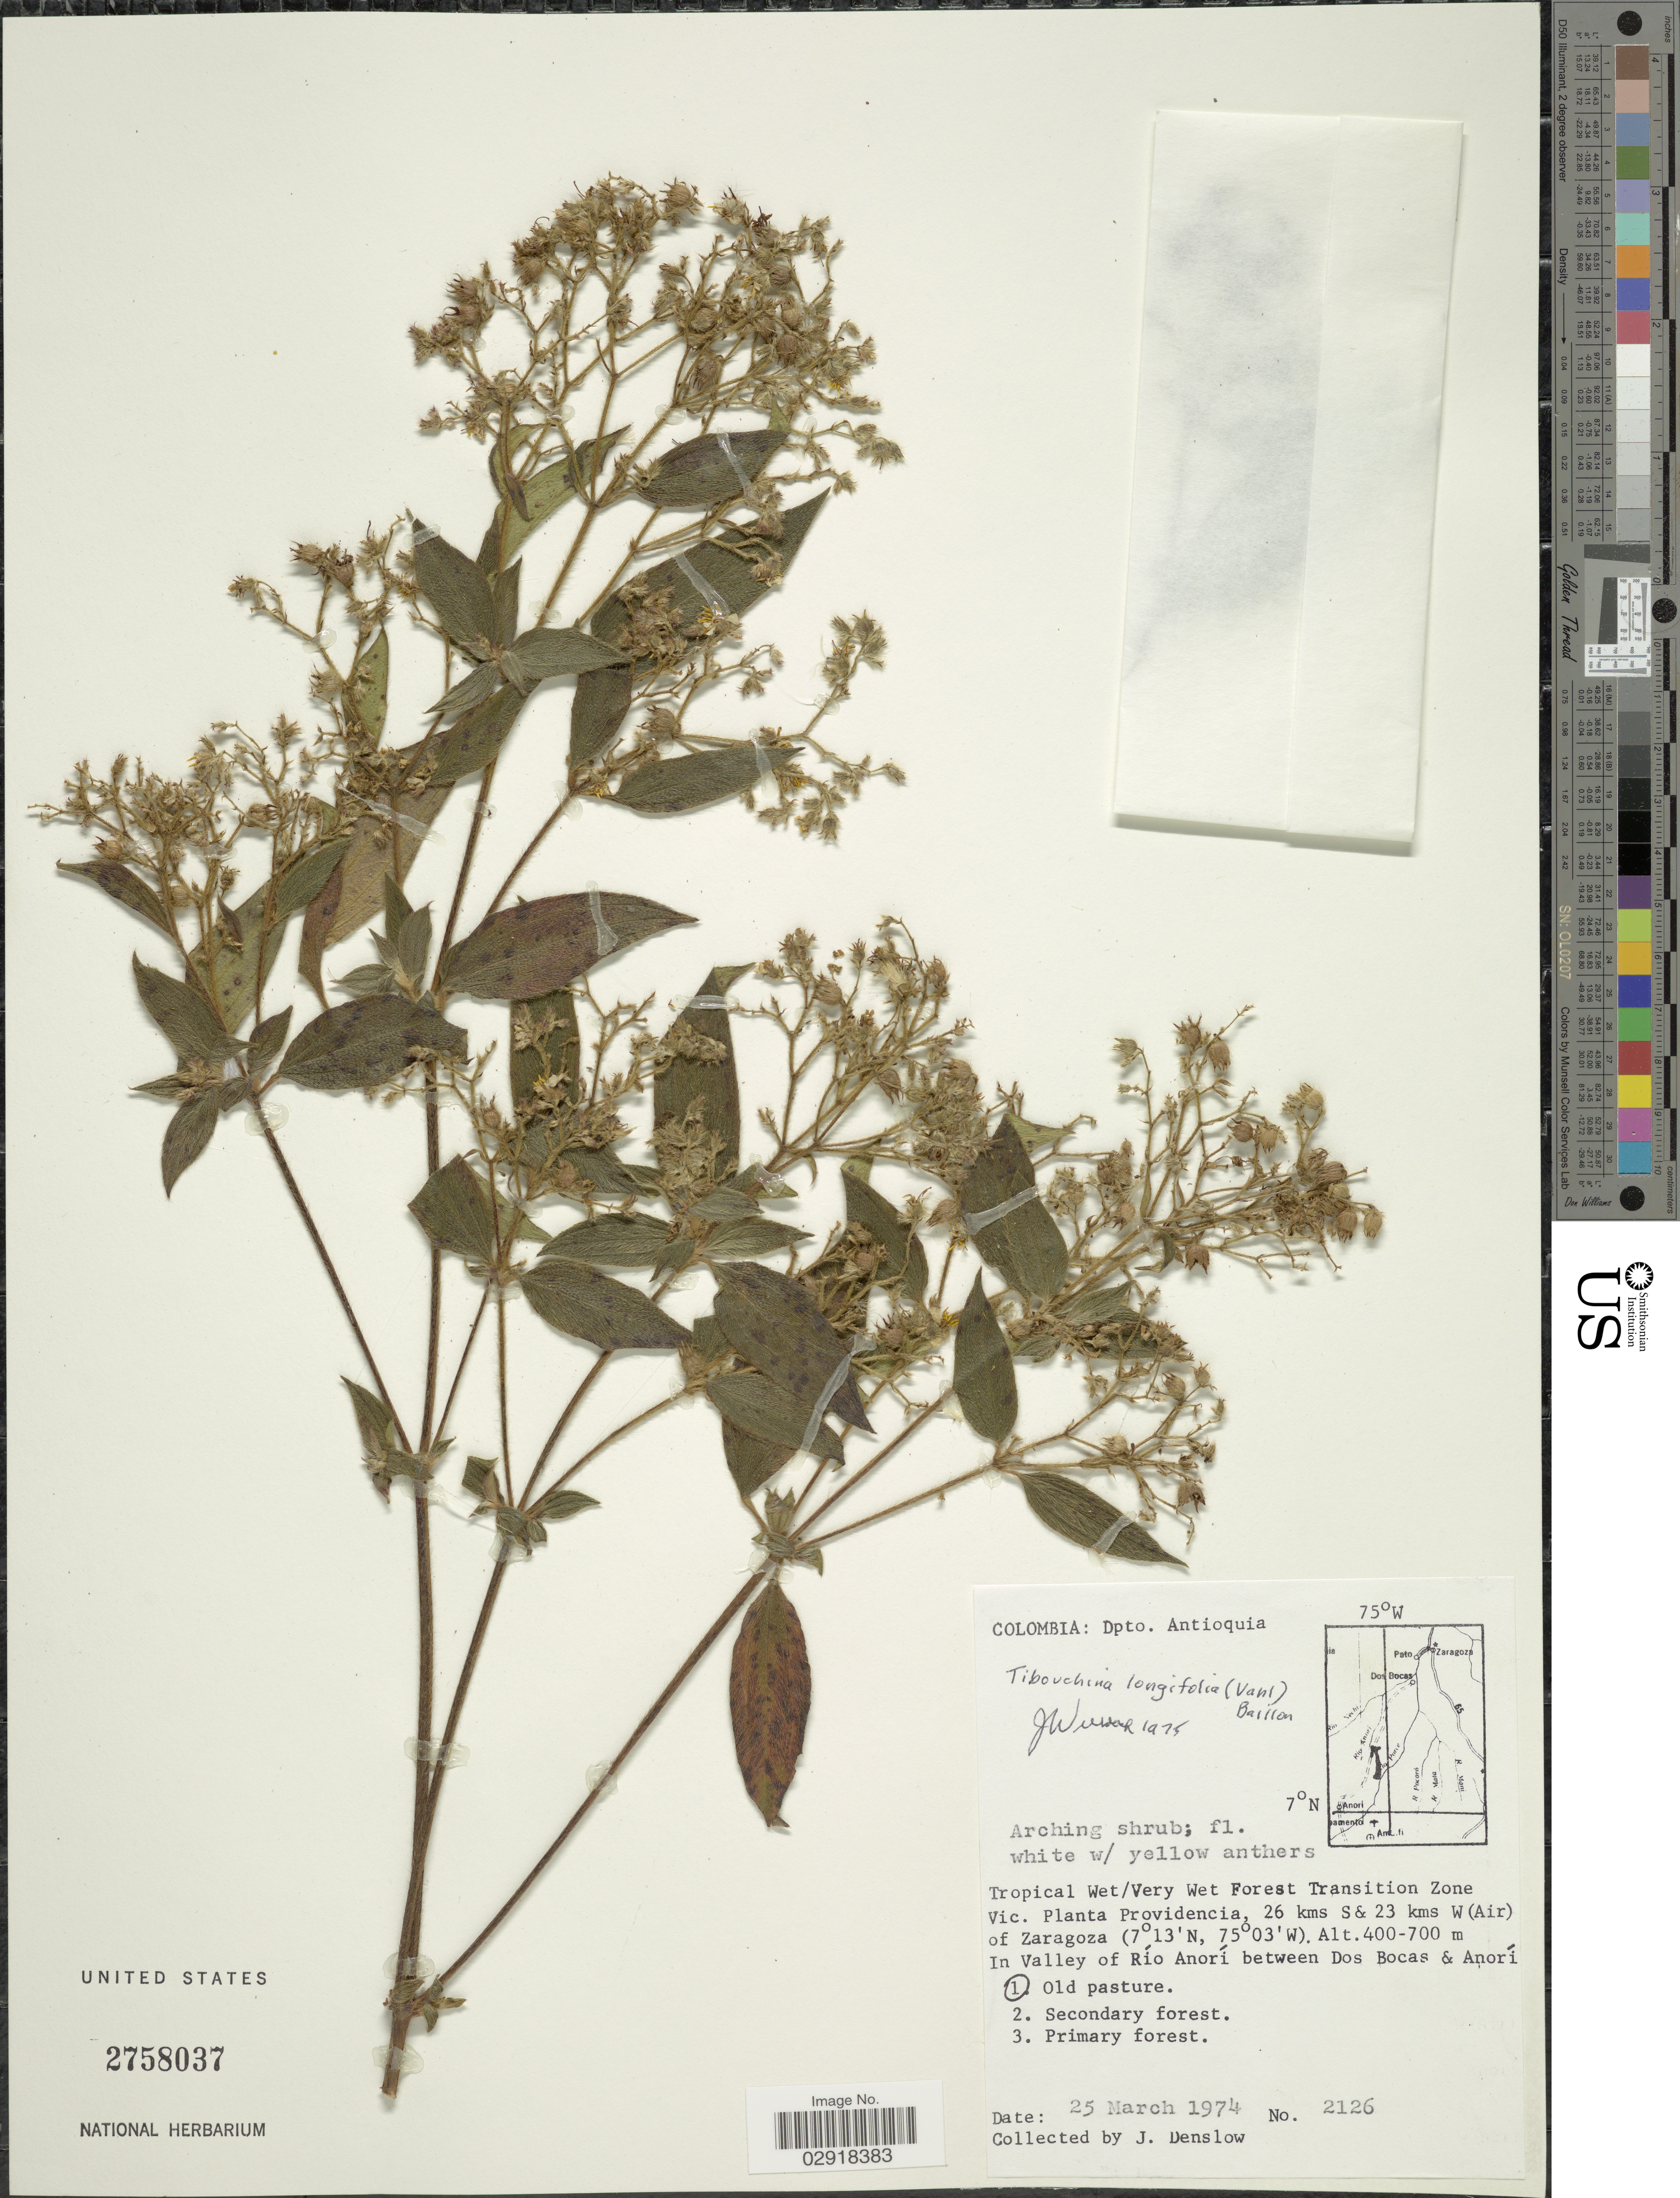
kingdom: Plantae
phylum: Tracheophyta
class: Magnoliopsida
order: Myrtales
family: Melastomataceae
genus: Chaetogastra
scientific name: Chaetogastra longifolia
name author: (Vahl) DC.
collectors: J. Denslow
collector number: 2126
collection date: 1974-03-25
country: Colombia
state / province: Antioquia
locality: Dpto. Antioquia, Tropical Wet/Very Wet Forest Transition Zone Vic. Planta Providencia, 26 kms S & 23 kms W (Air) of Zaragoza. In valley of Río Anorí between Dos Boca & Anorí.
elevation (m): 400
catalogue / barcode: US 2758037